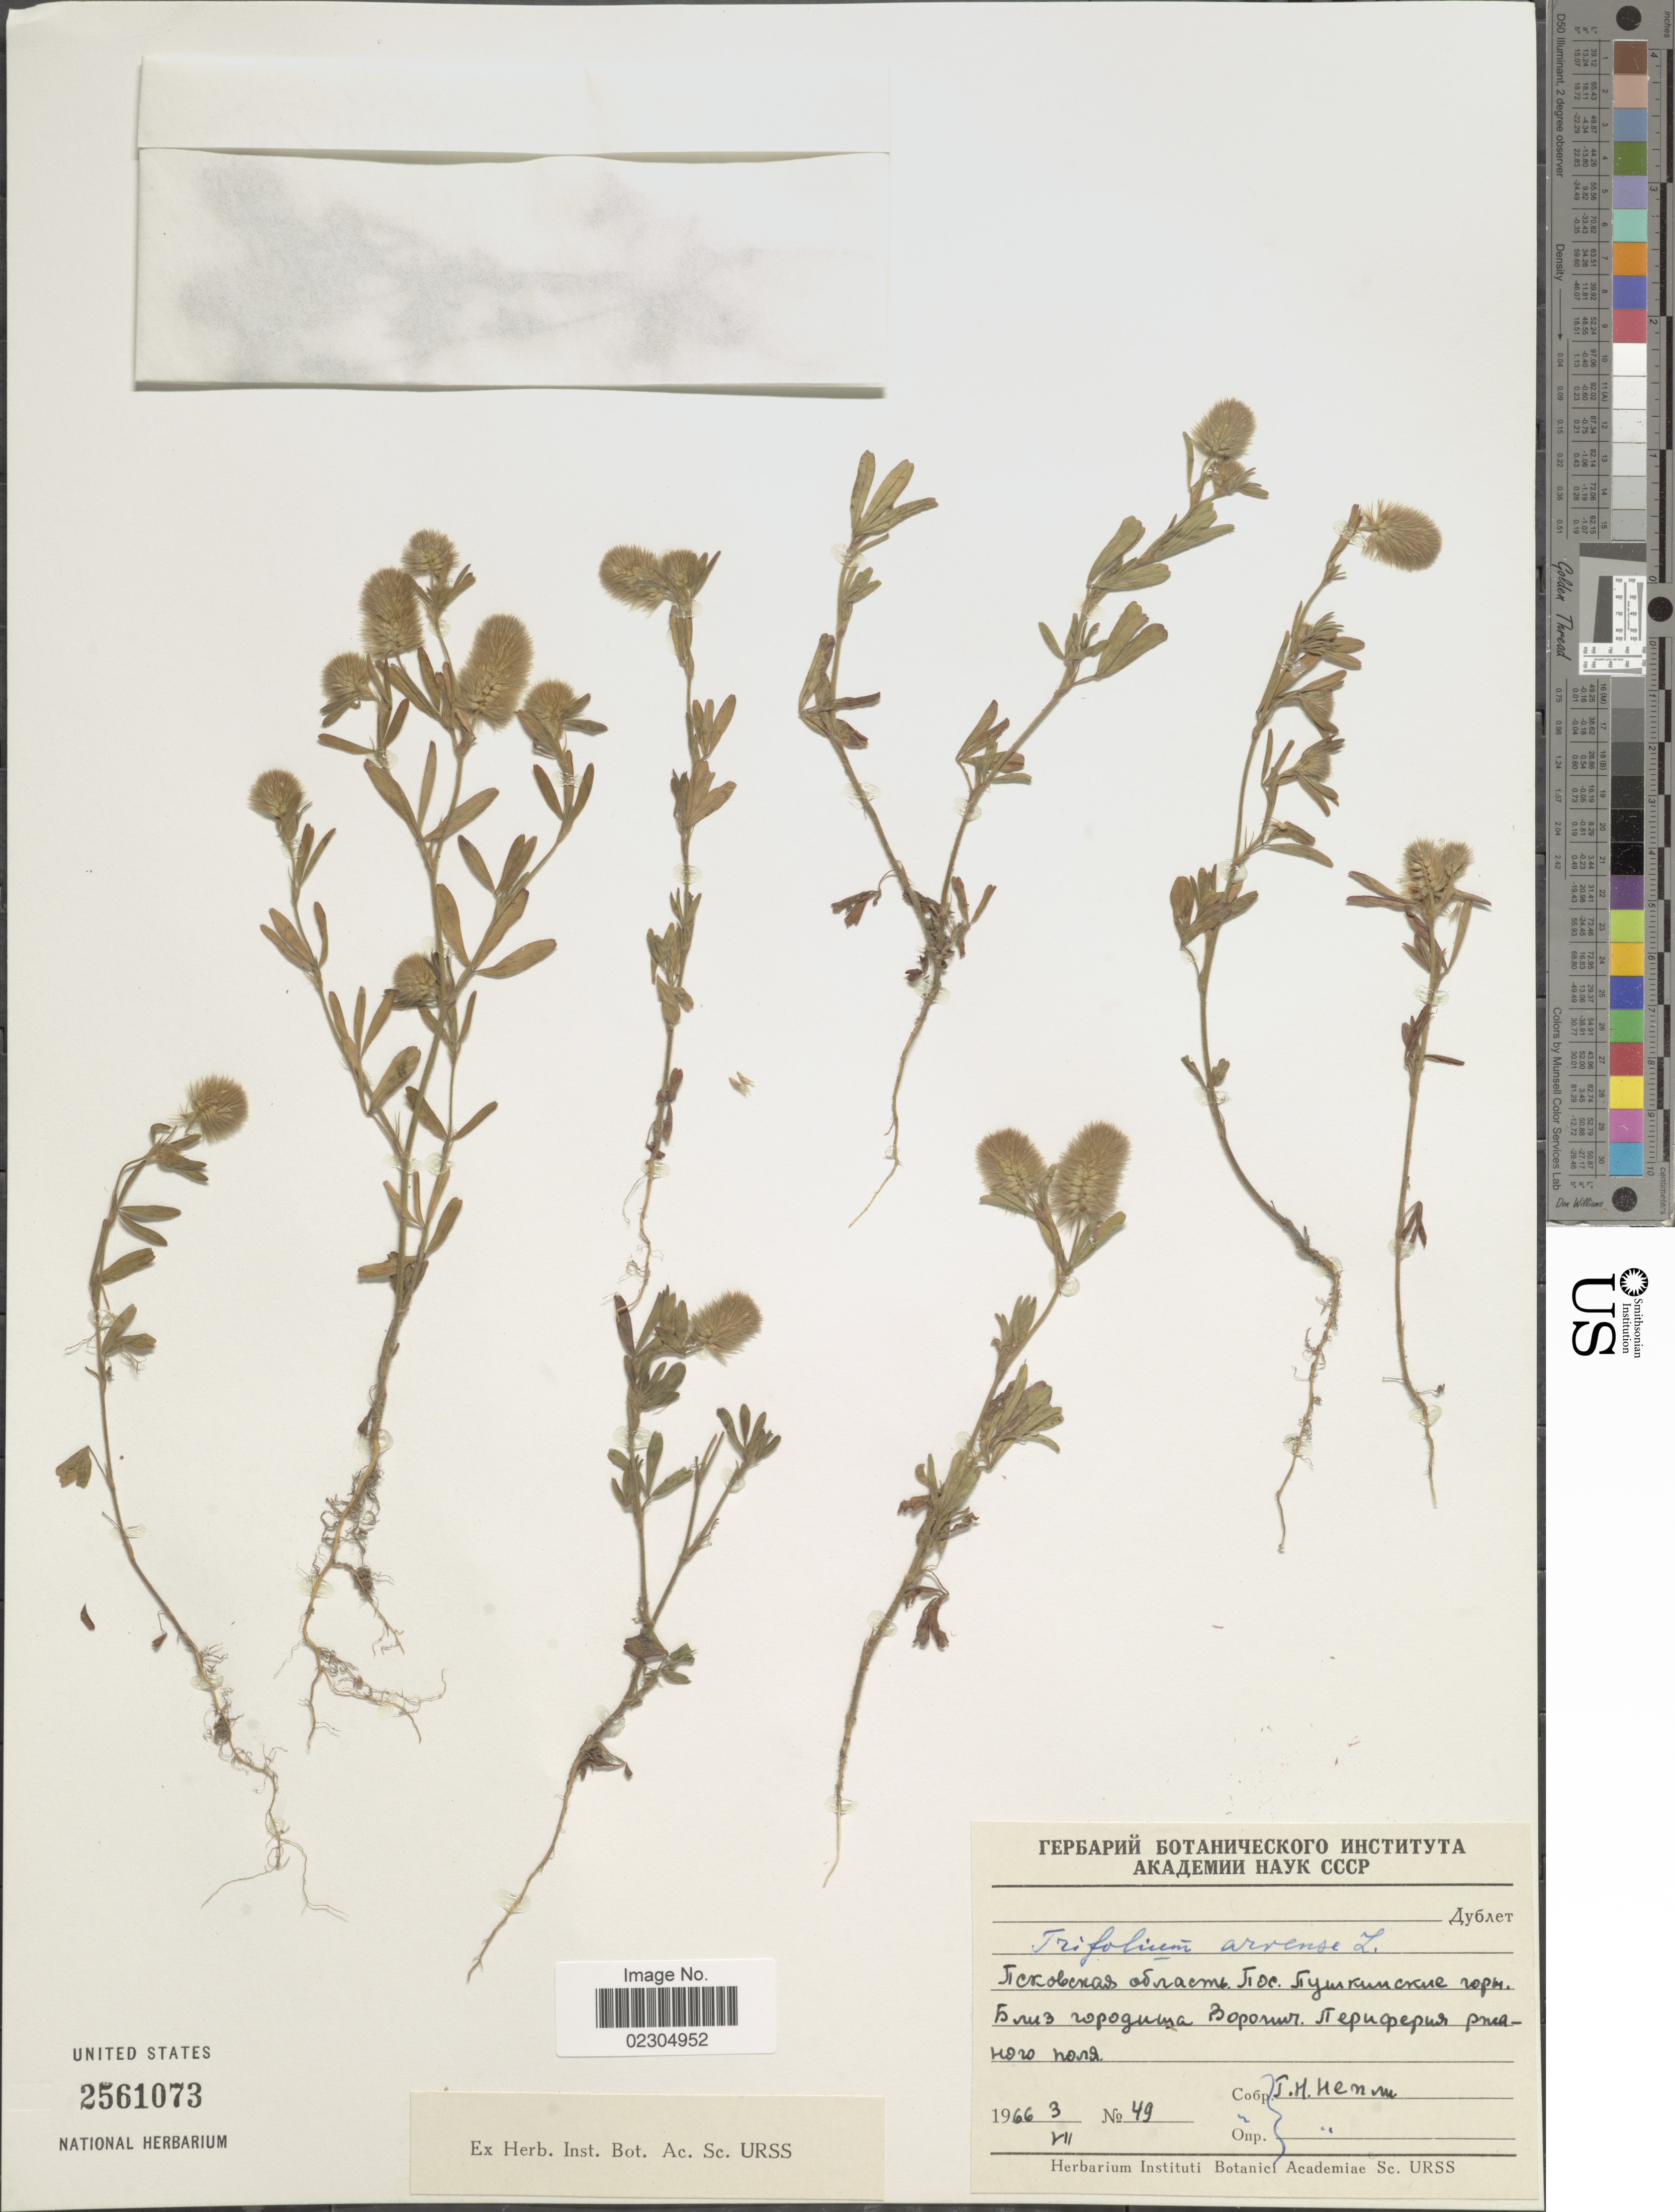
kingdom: Plantae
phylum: Tracheophyta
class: Magnoliopsida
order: Fabales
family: Fabaceae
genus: Trifolium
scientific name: Trifolium arvense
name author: L.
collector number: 49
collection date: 1966-07-03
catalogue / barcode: US 2561073